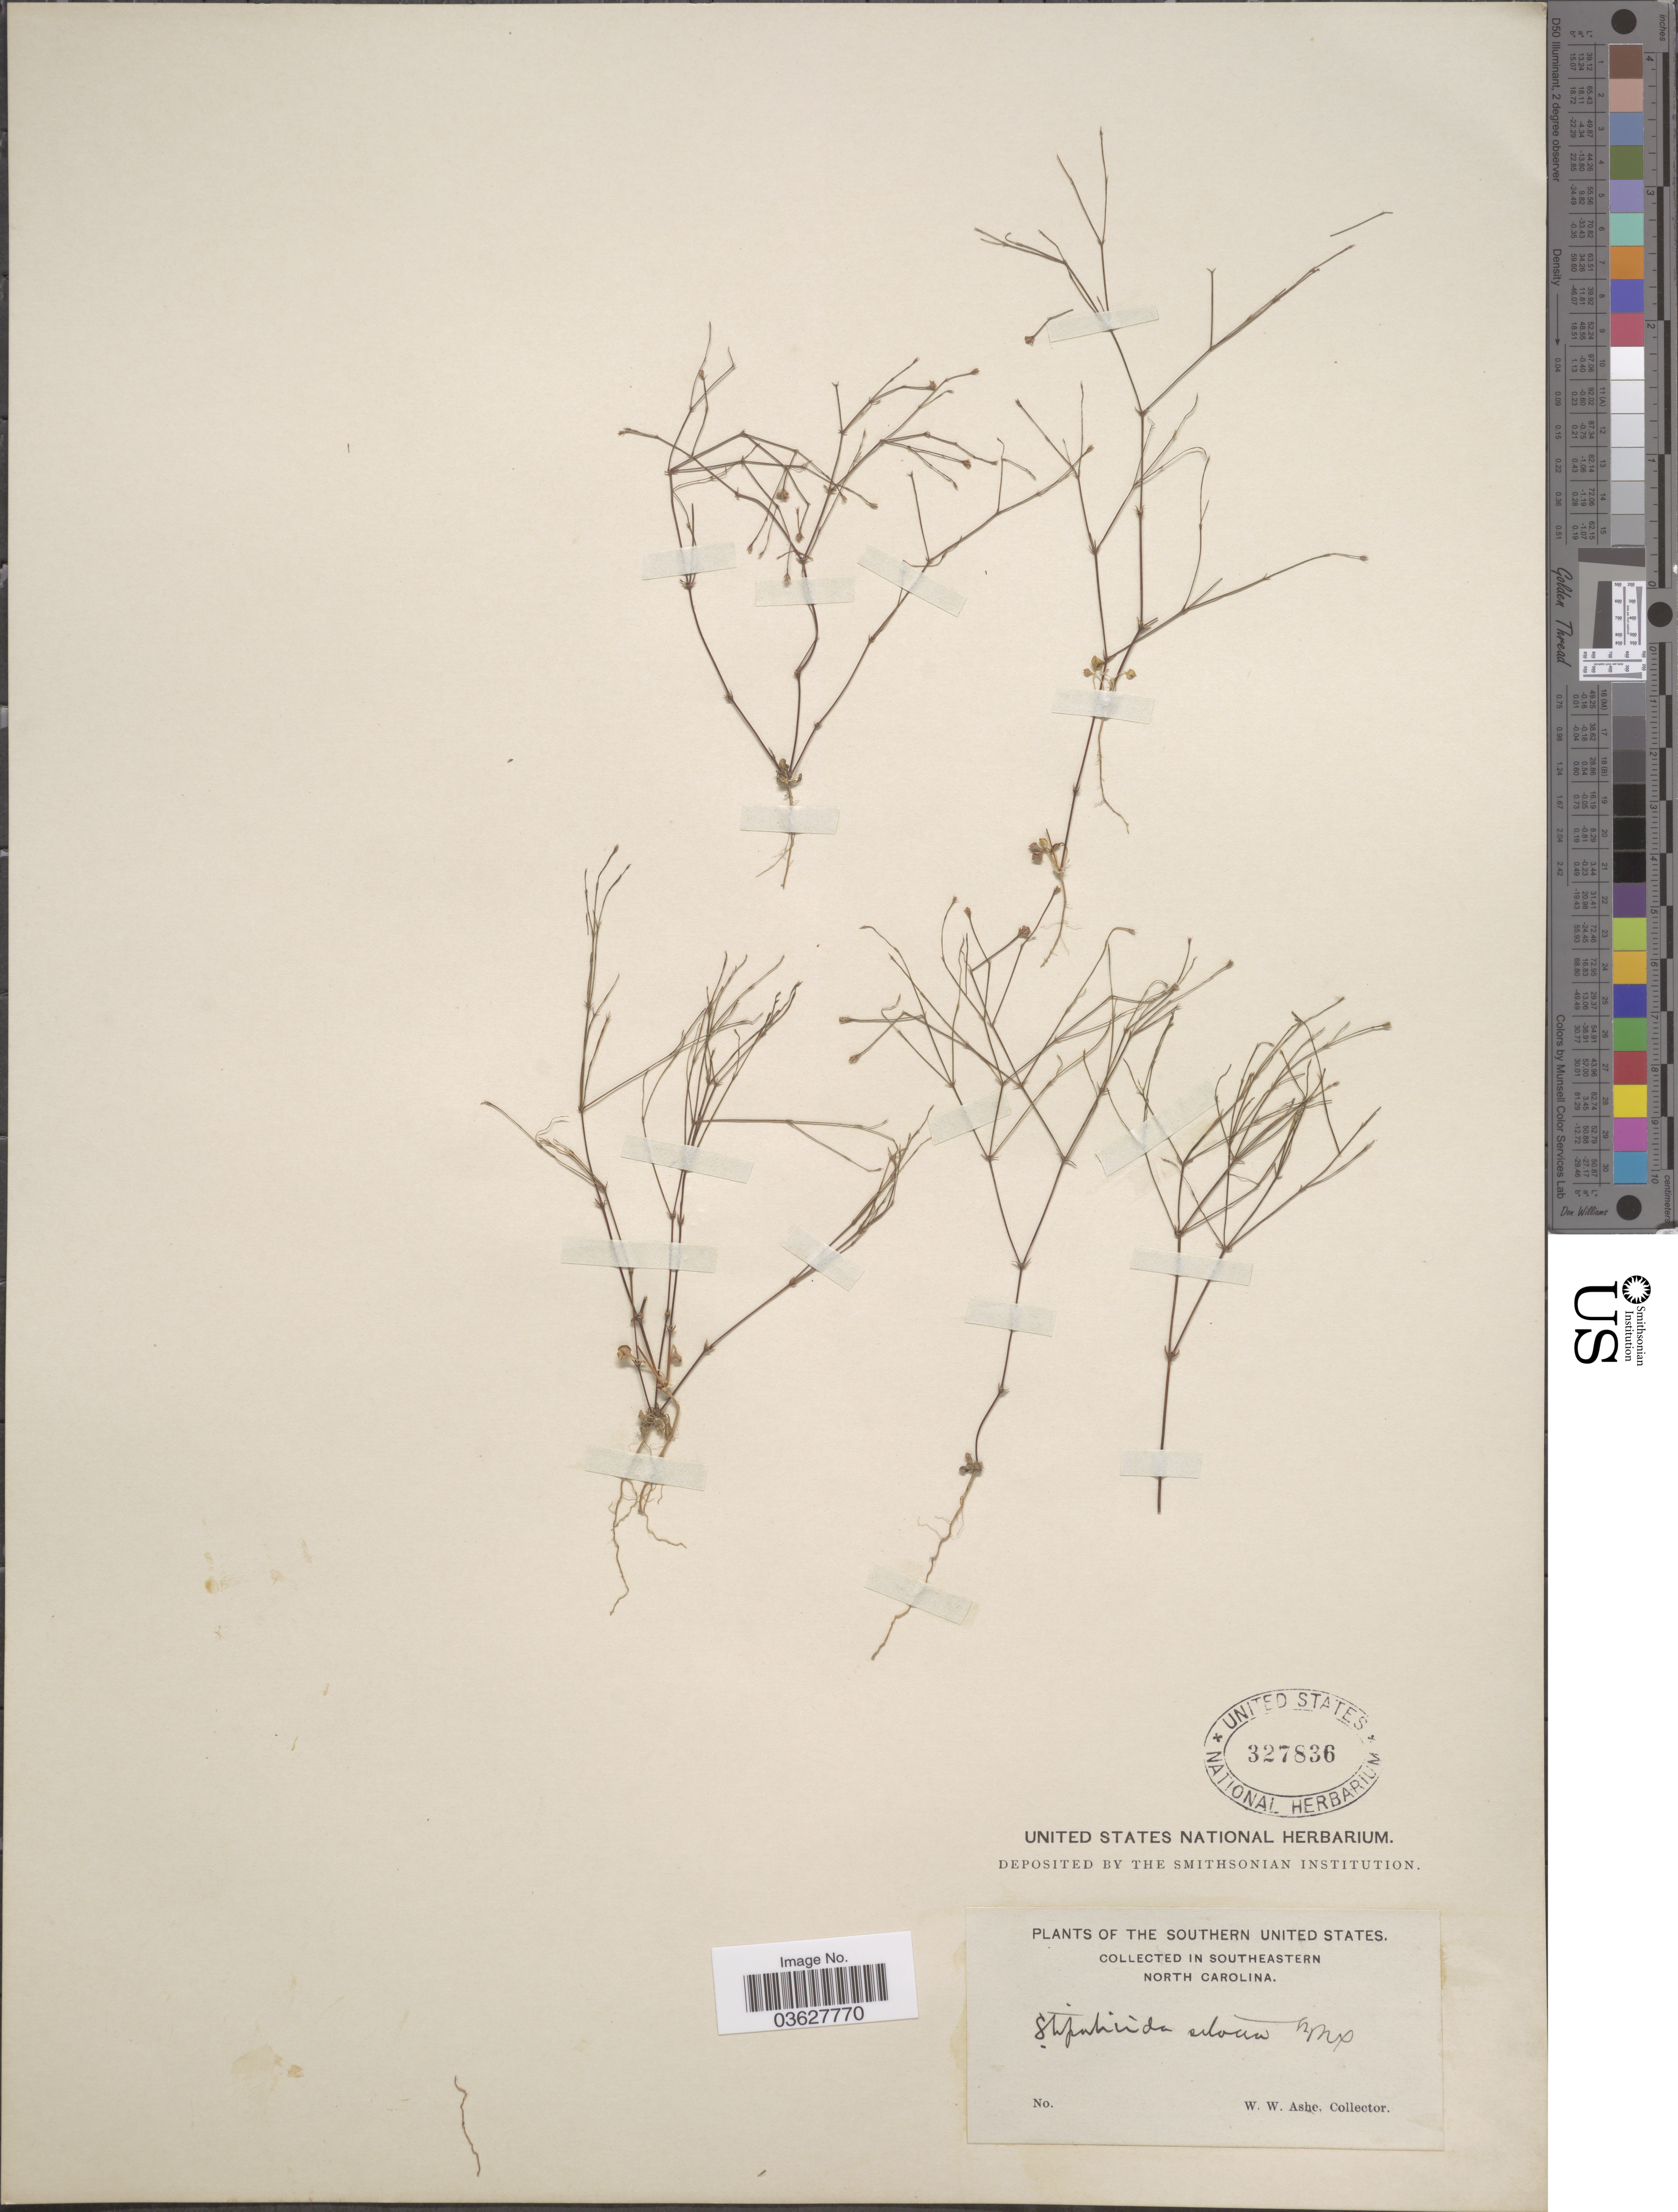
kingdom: Plantae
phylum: Tracheophyta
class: Magnoliopsida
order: Caryophyllales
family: Caryophyllaceae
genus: Stipulicida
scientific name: Stipulicida setacea var. setacea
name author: Michx.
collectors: W. W. Ashe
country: United States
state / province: North Carolina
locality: Southern United States. Southeastern North Carolina.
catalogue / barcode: US 327836